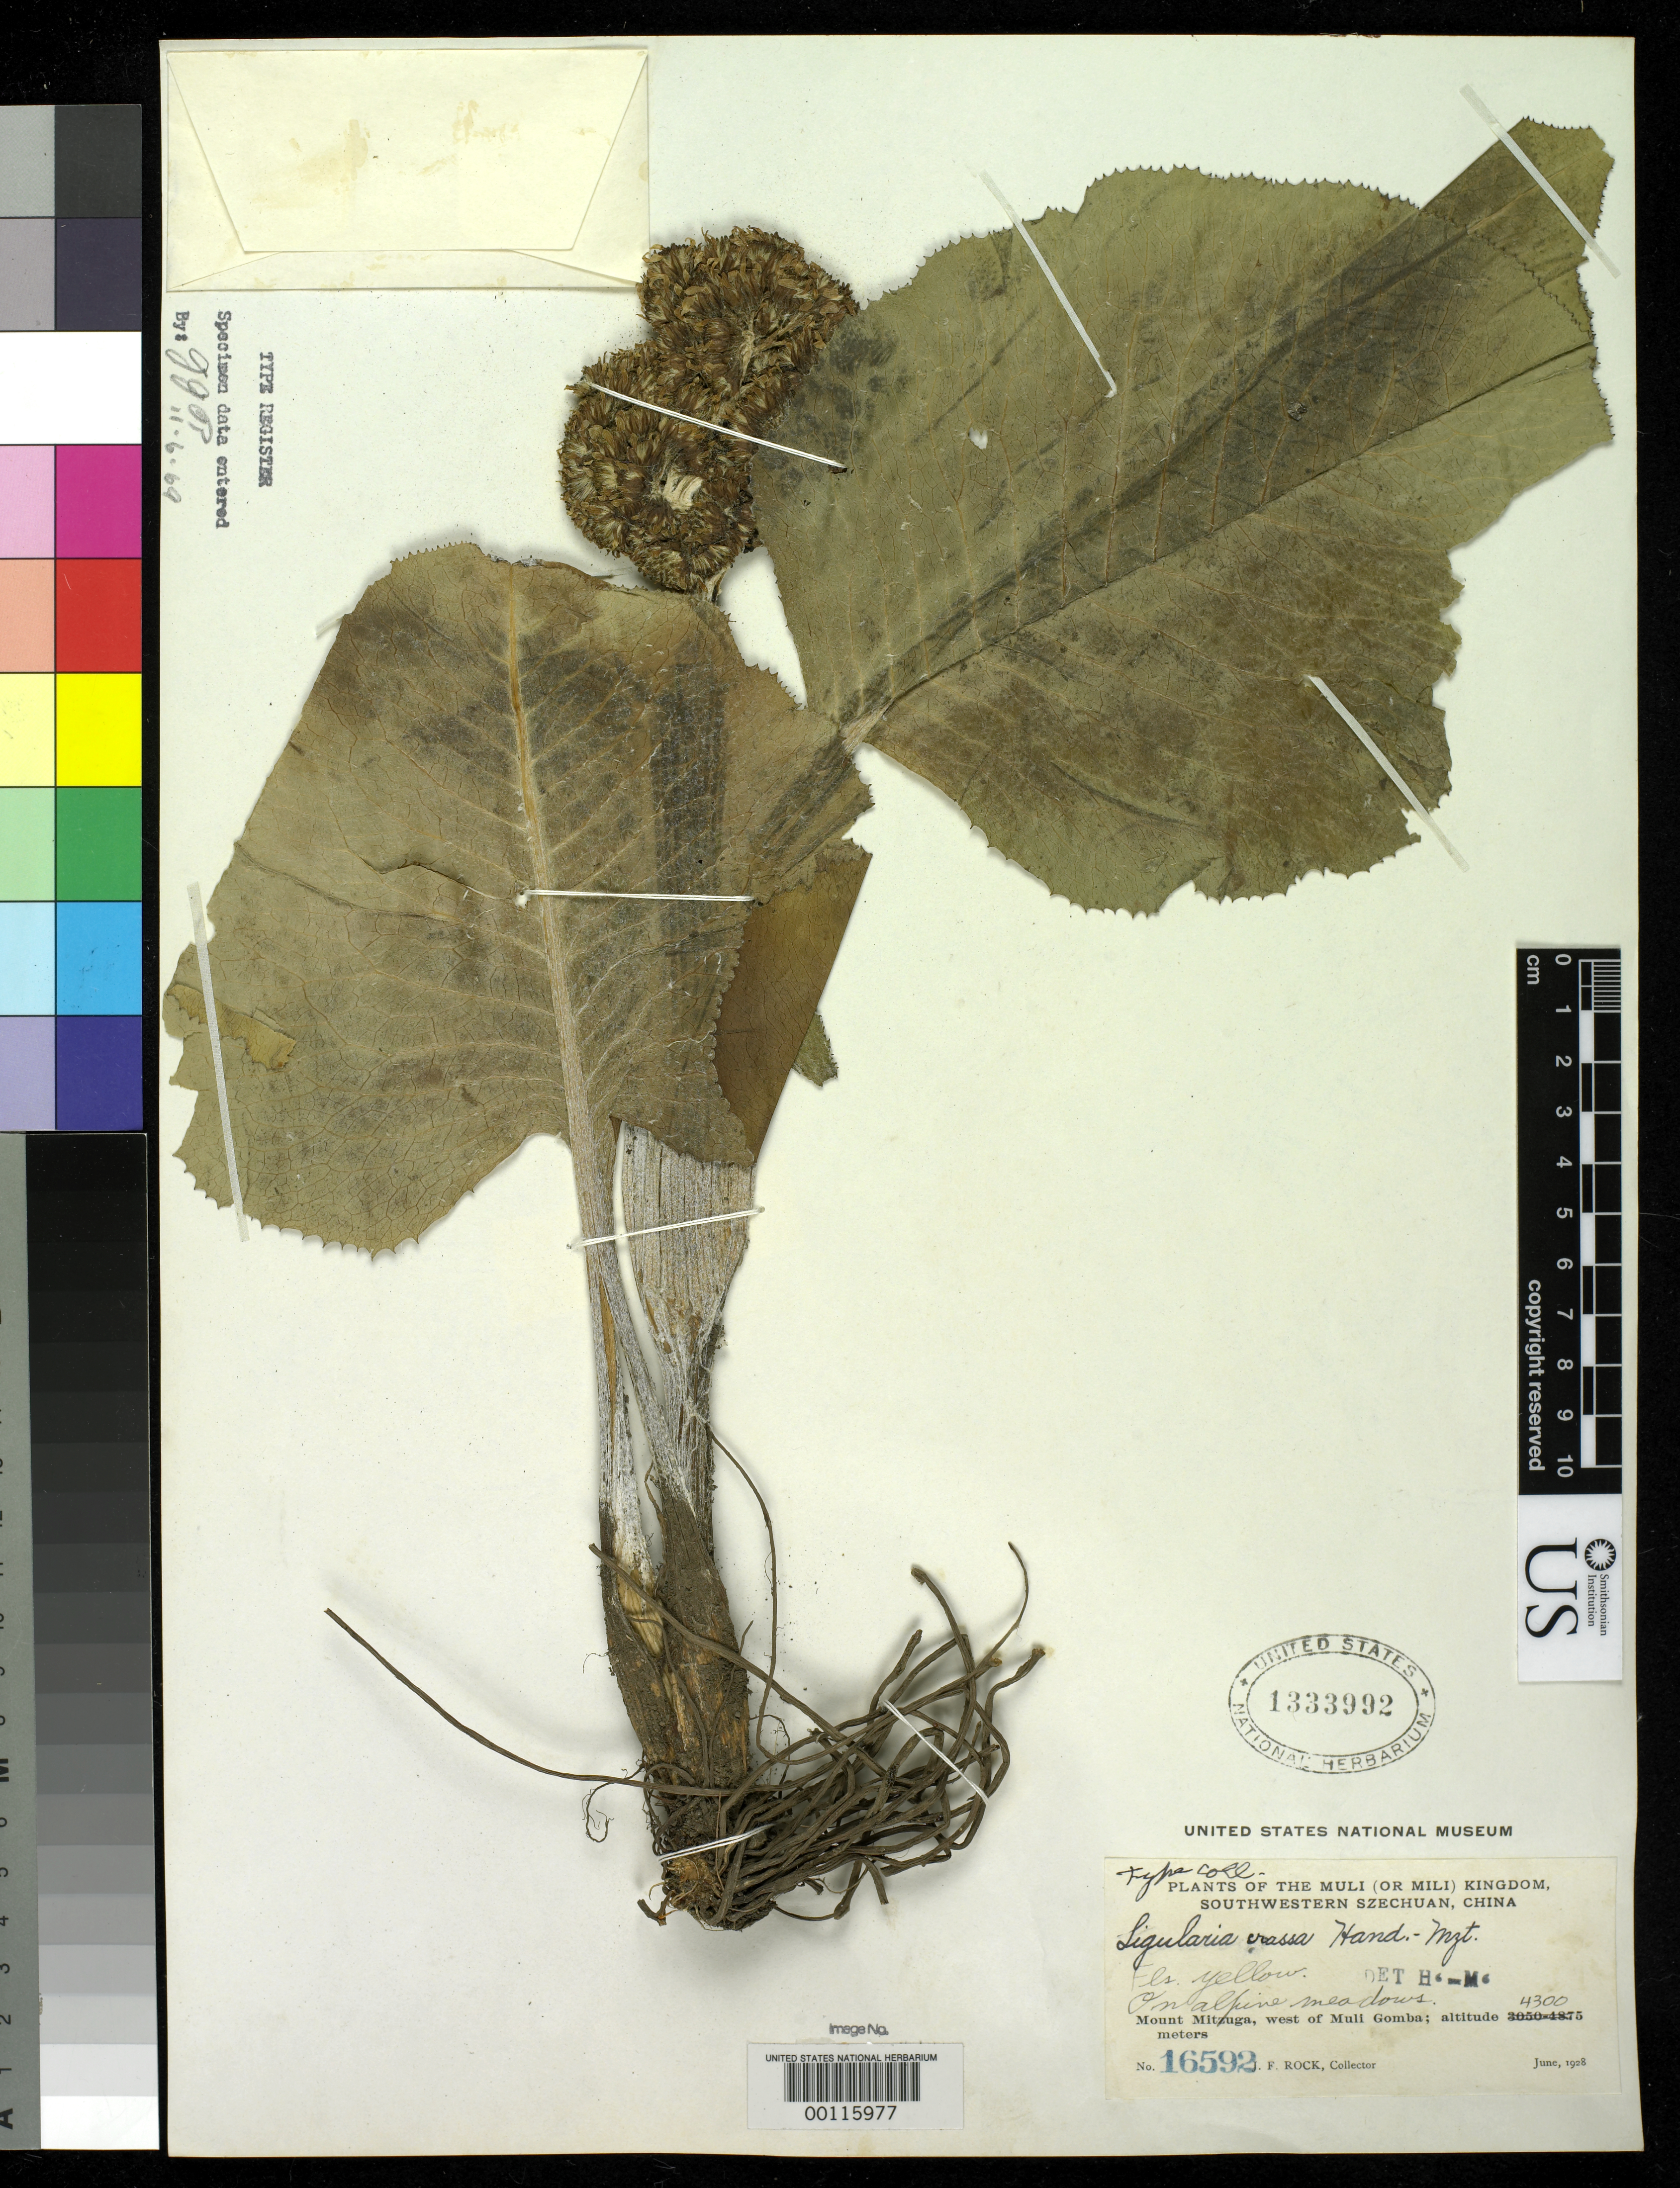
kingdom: Plantae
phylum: Tracheophyta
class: Magnoliopsida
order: Asterales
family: Asteraceae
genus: Ligularia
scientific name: Ligularia crassa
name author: Hand.-Mazz.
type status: Isotype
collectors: J. F. Rock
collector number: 16592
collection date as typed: Jun 1928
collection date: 1928-06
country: China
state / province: Sichuan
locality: Muli Gomba.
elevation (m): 3050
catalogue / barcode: US 1333992